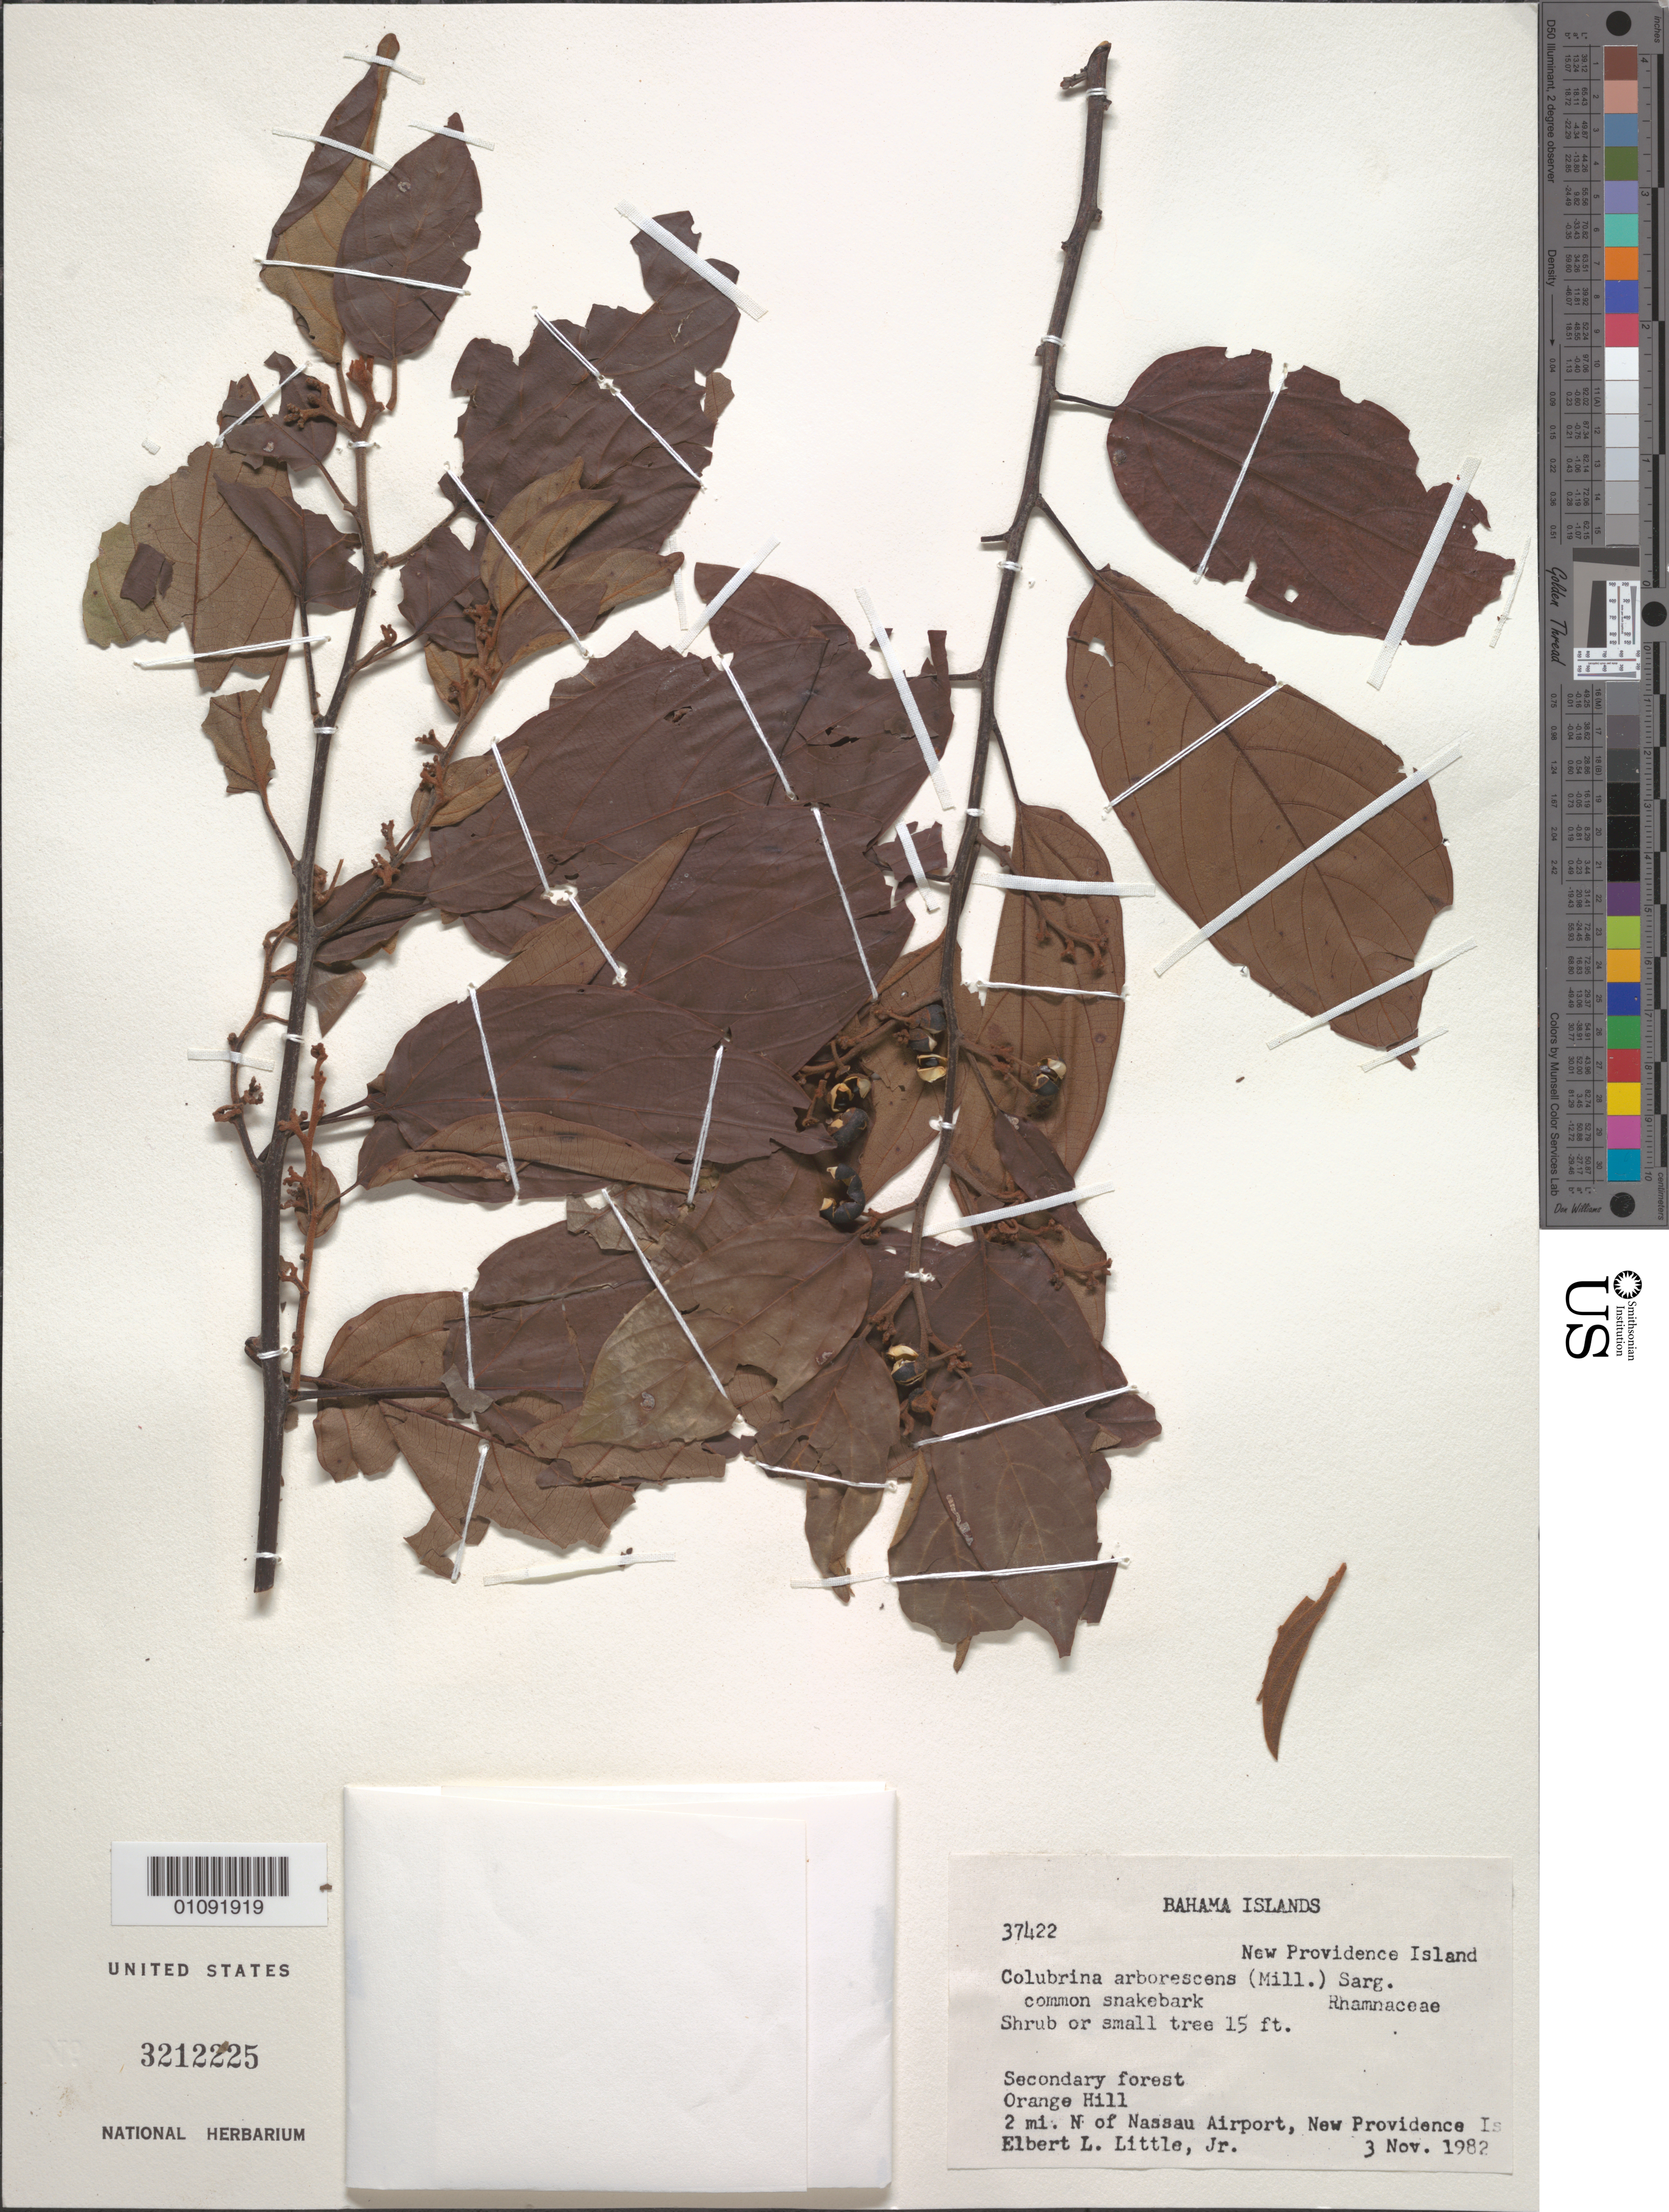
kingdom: Plantae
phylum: Tracheophyta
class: Magnoliopsida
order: Rosales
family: Rhamnaceae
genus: Colubrina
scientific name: Colubrina arborescens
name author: (Mill.) Sarg.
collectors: E. L. Little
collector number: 37422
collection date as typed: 03 Nov 1982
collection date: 1982-11-03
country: Bahamas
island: New Providence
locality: Secondary Forest, Orange Hill, 2 mi. N of Nassau Airport, New Providence Island.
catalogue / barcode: US 3212225